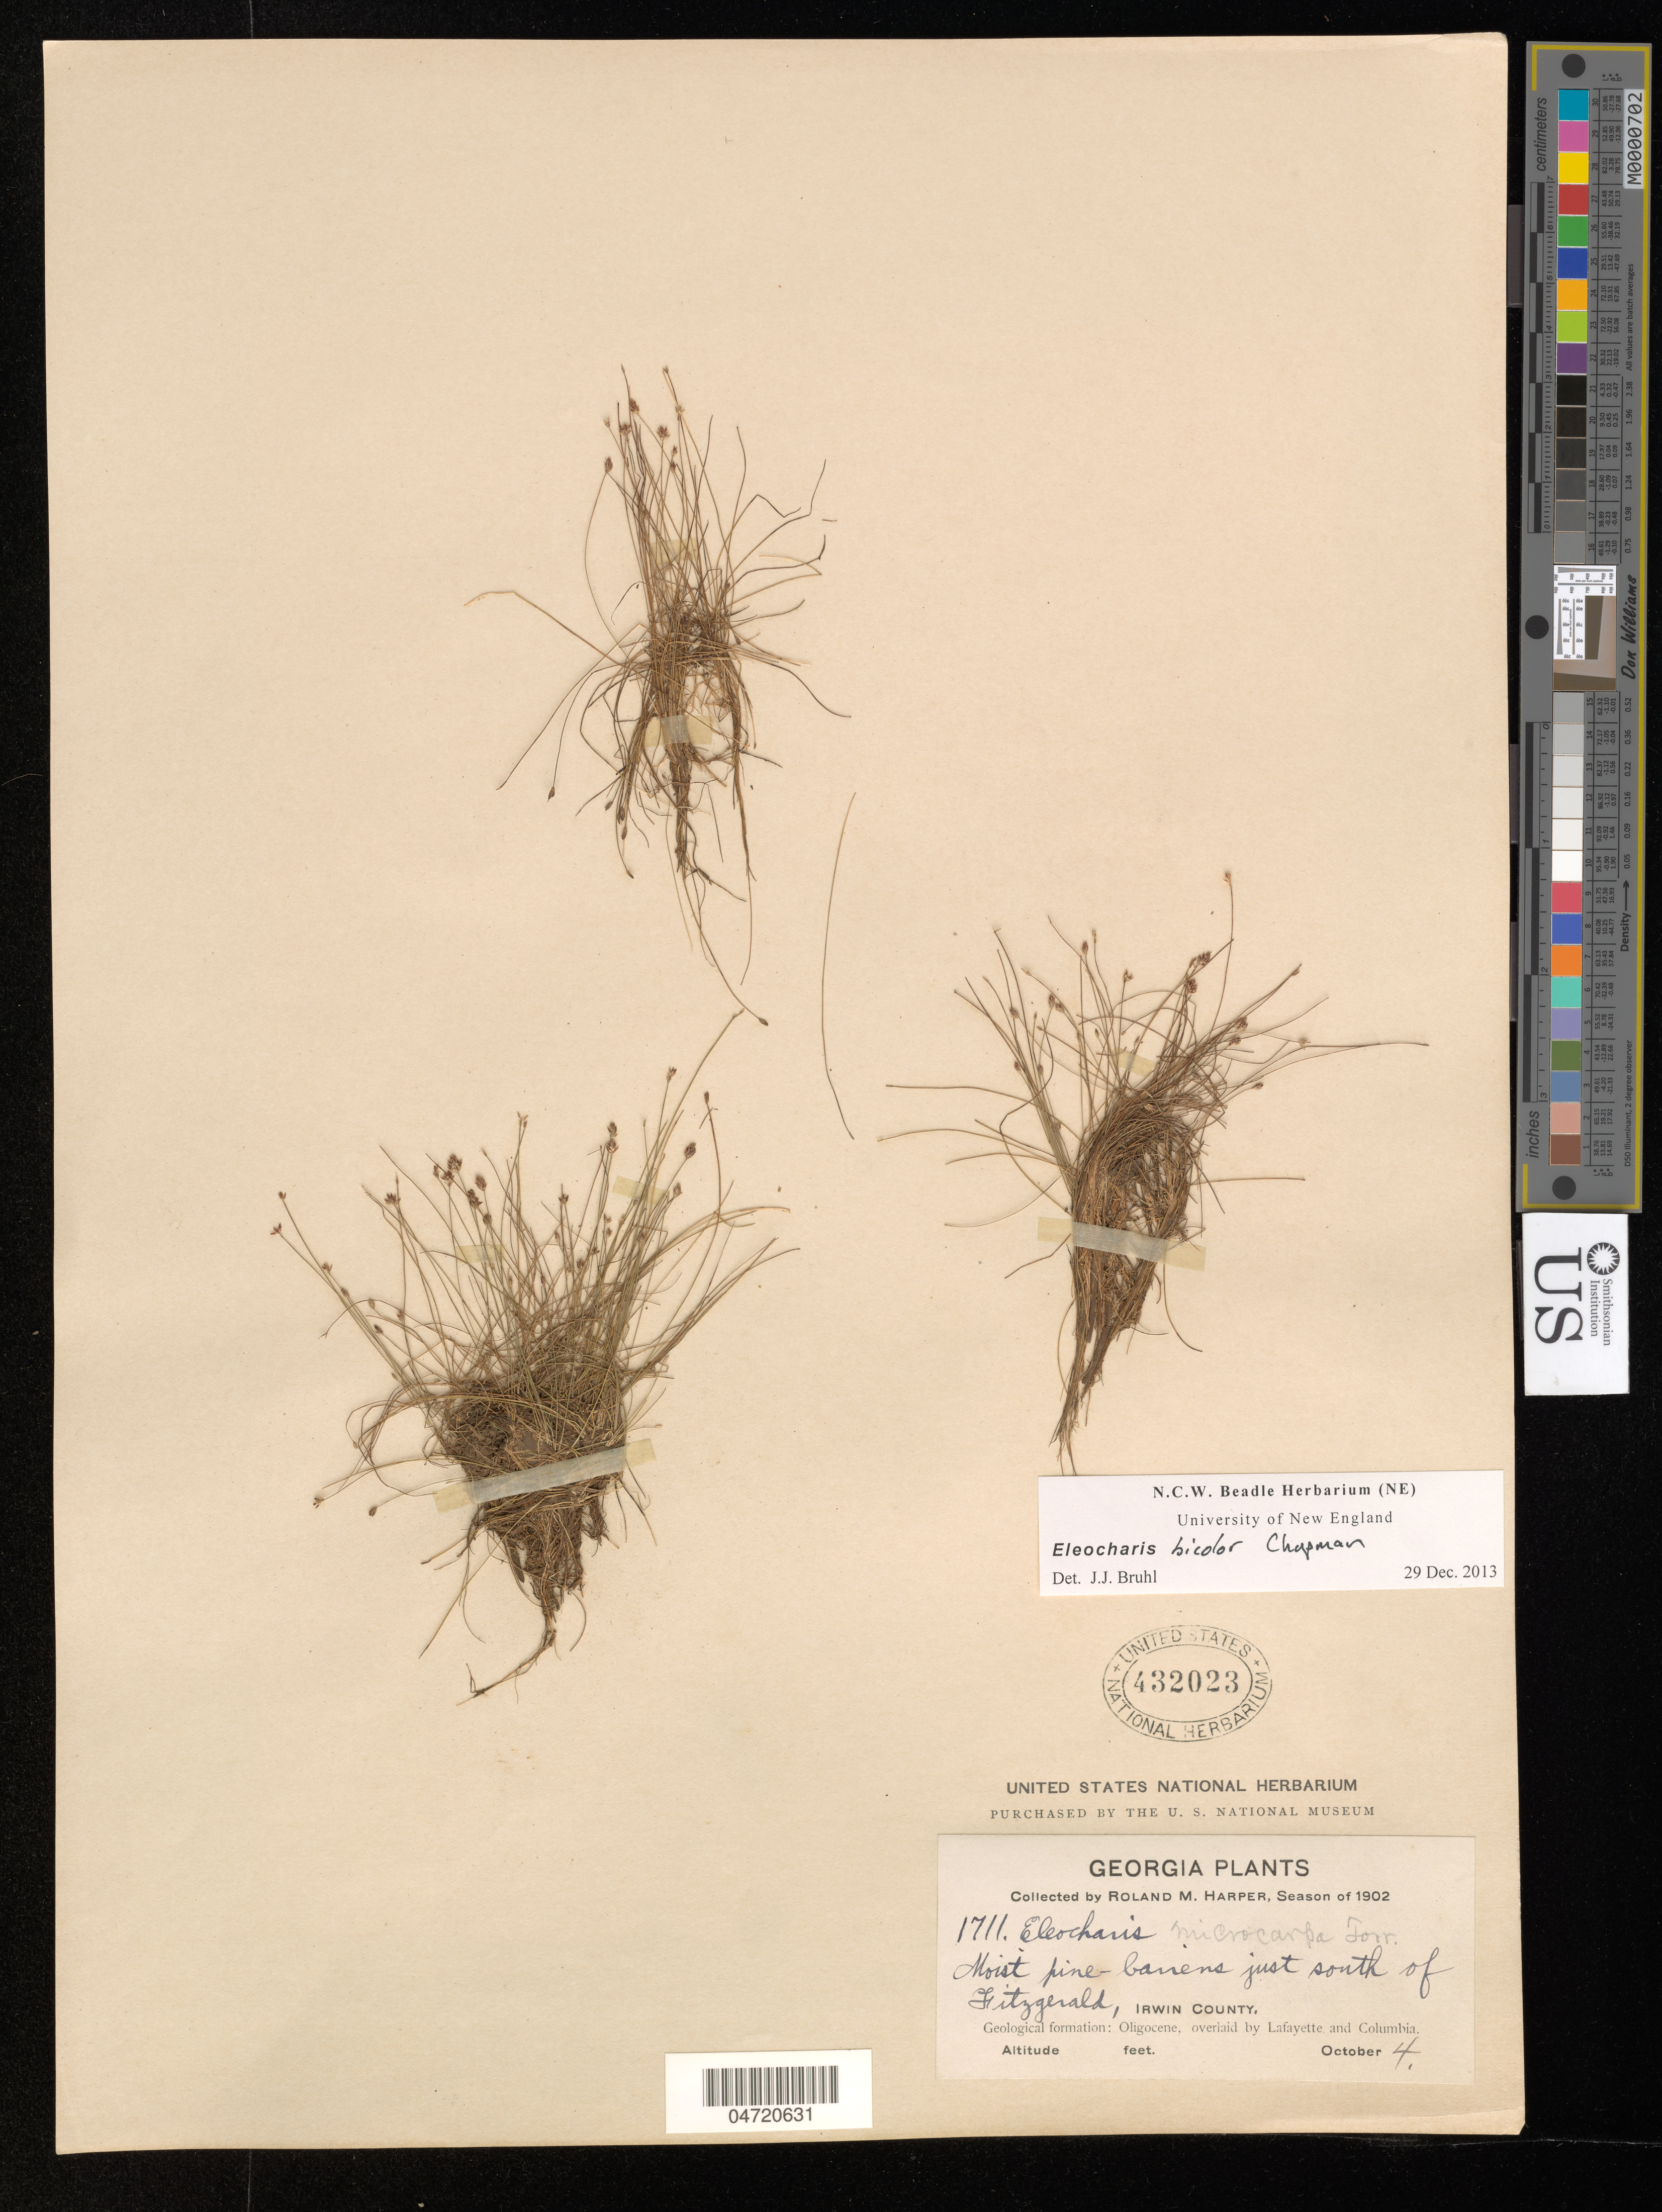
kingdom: Plantae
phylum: Tracheophyta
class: Liliopsida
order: Poales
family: Cyperaceae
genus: Eleocharis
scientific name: Eleocharis bicolor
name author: Chapm.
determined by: Bruhl, J. J., (NE), University of New England (AUSTRALIA)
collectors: R. M. Harper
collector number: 1711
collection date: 1902-10-04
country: United States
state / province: Georgia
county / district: Irwin County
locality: Just S of Fitzgerald. Geological formation: Oligocene; overlaid by Lafayette and Columbia.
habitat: Moist pine-barrens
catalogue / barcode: US 432023